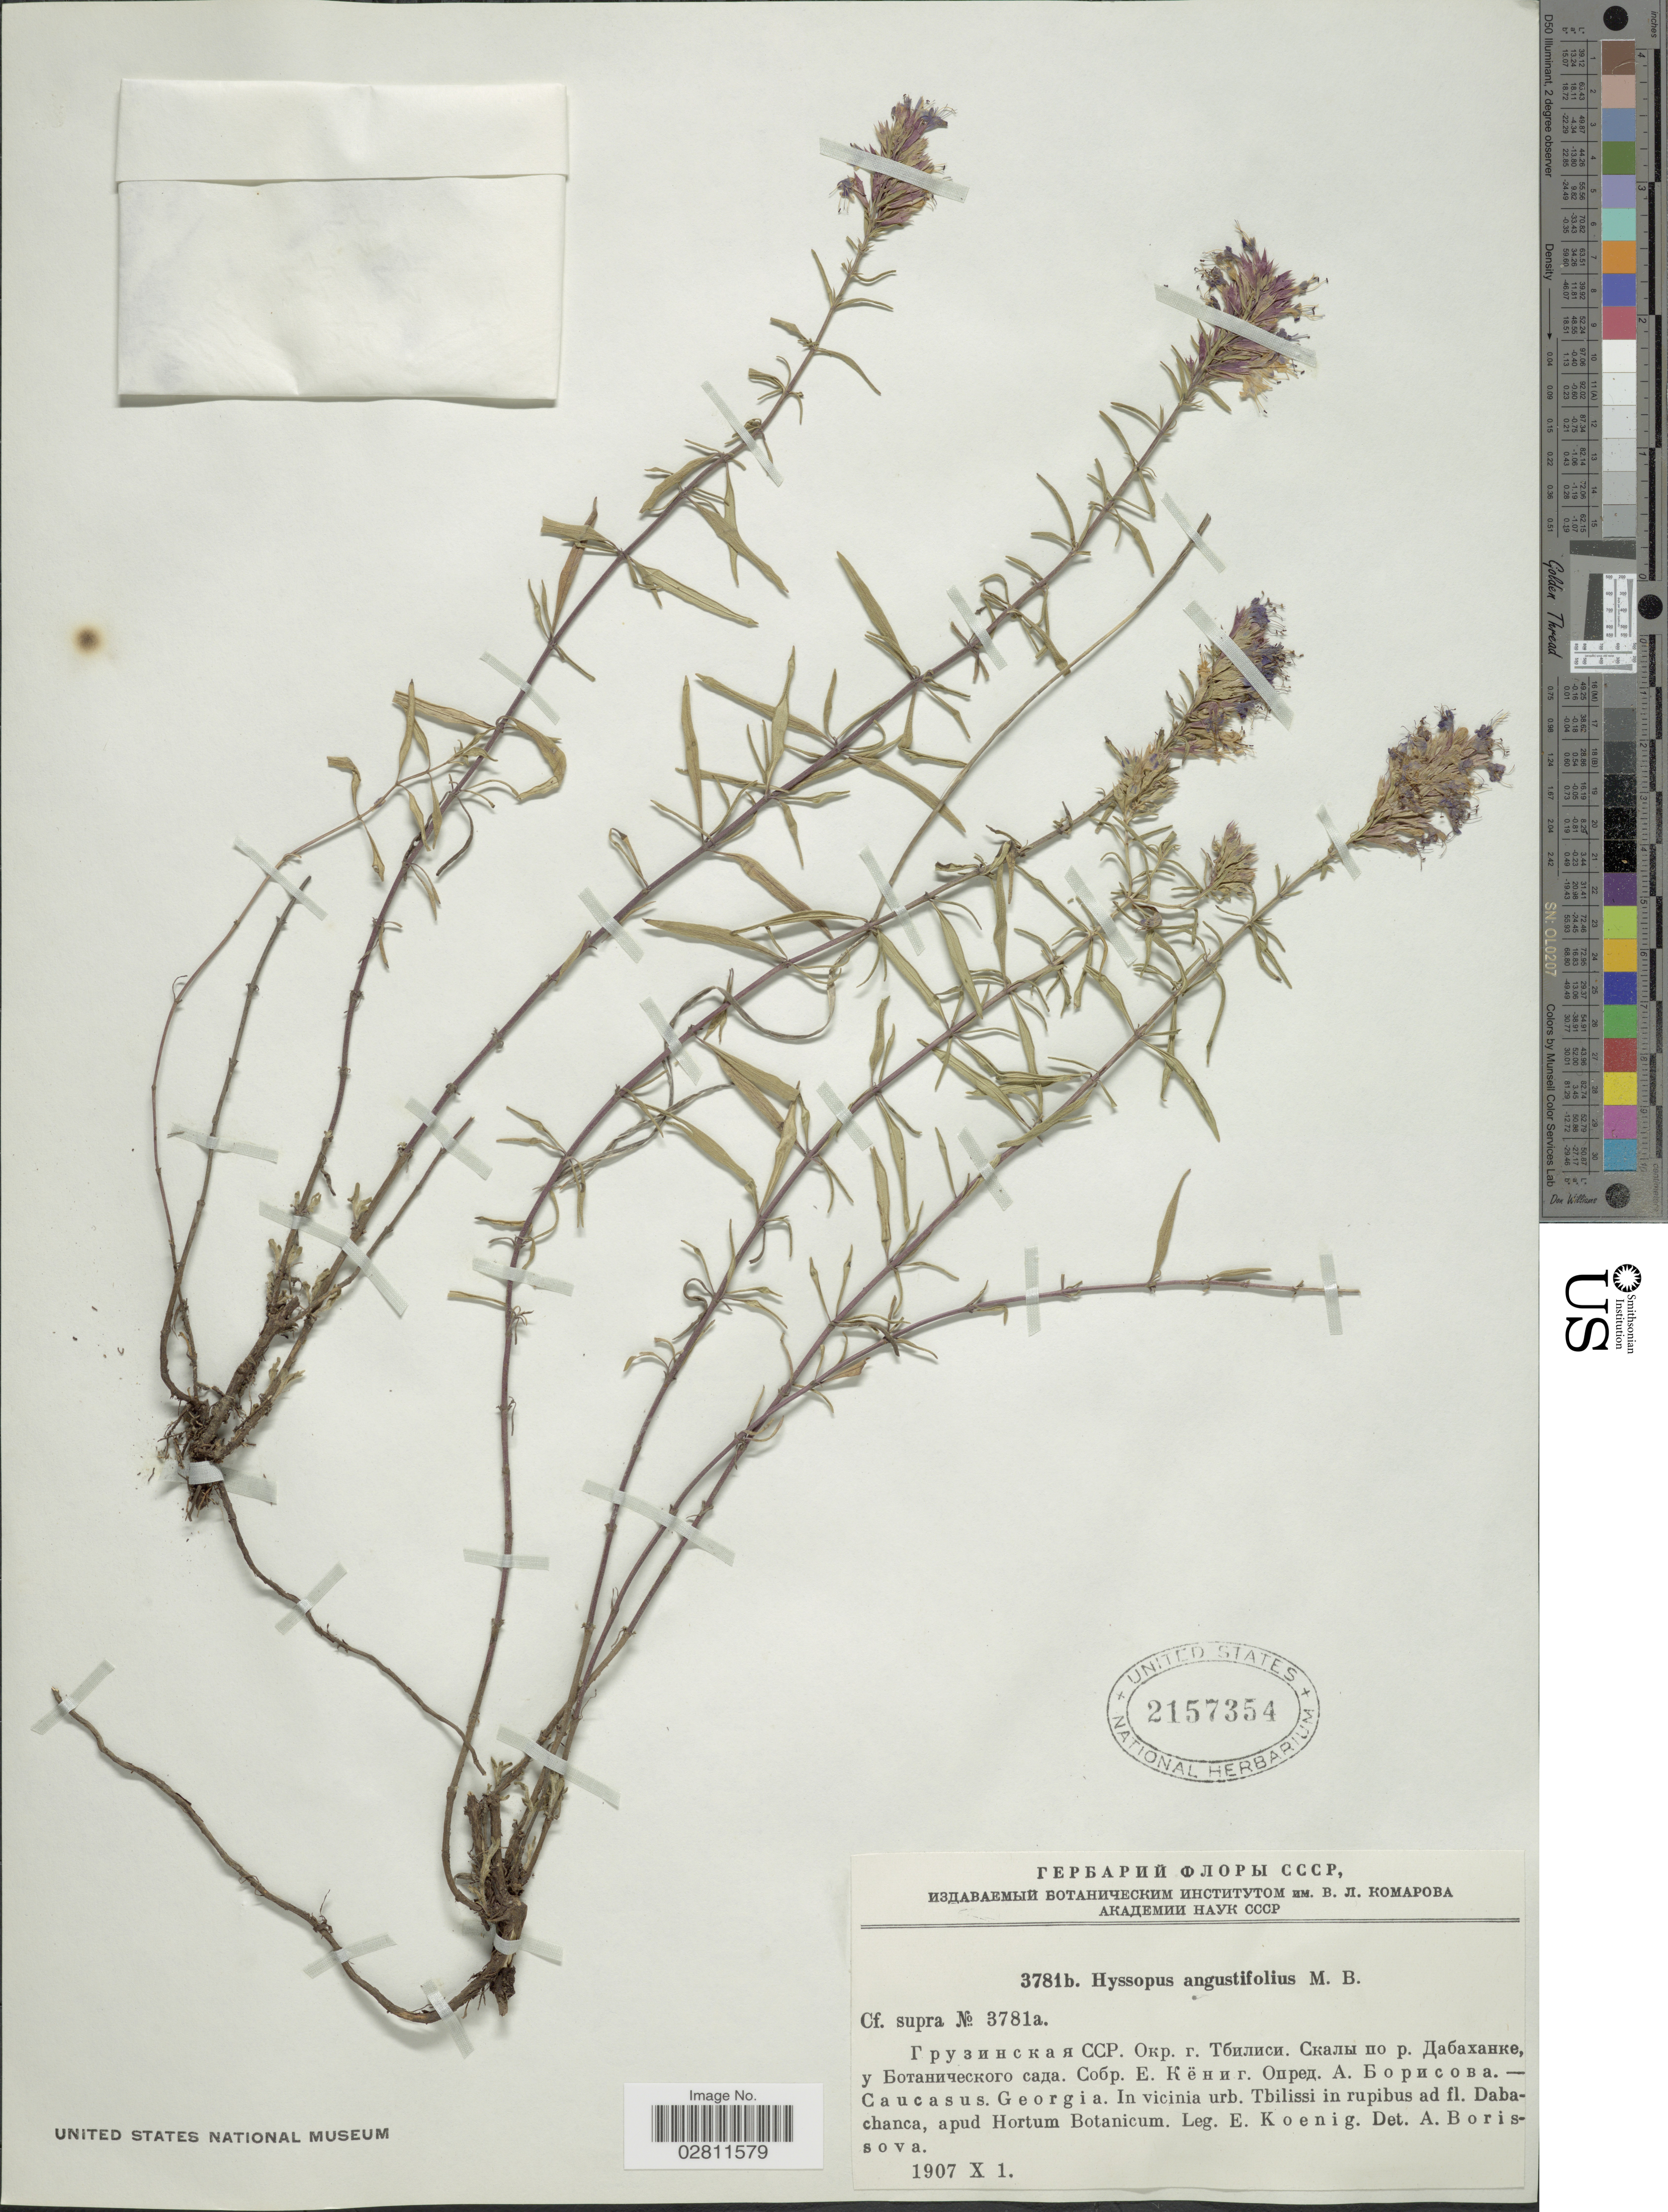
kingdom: Plantae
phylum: Tracheophyta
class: Magnoliopsida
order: Lamiales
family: Lamiaceae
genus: Hyssopus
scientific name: Hyssopus angustifolius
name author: M. Bieb.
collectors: E. Koenig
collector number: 3781b.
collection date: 1907-10-01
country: Georgia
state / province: Tbilisi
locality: Caucasus. Georgia. In vicinia urb. Tbilissi in rupibus ad fl. Dabachanca, apud Hortum Botanicum.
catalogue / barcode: US 2157354